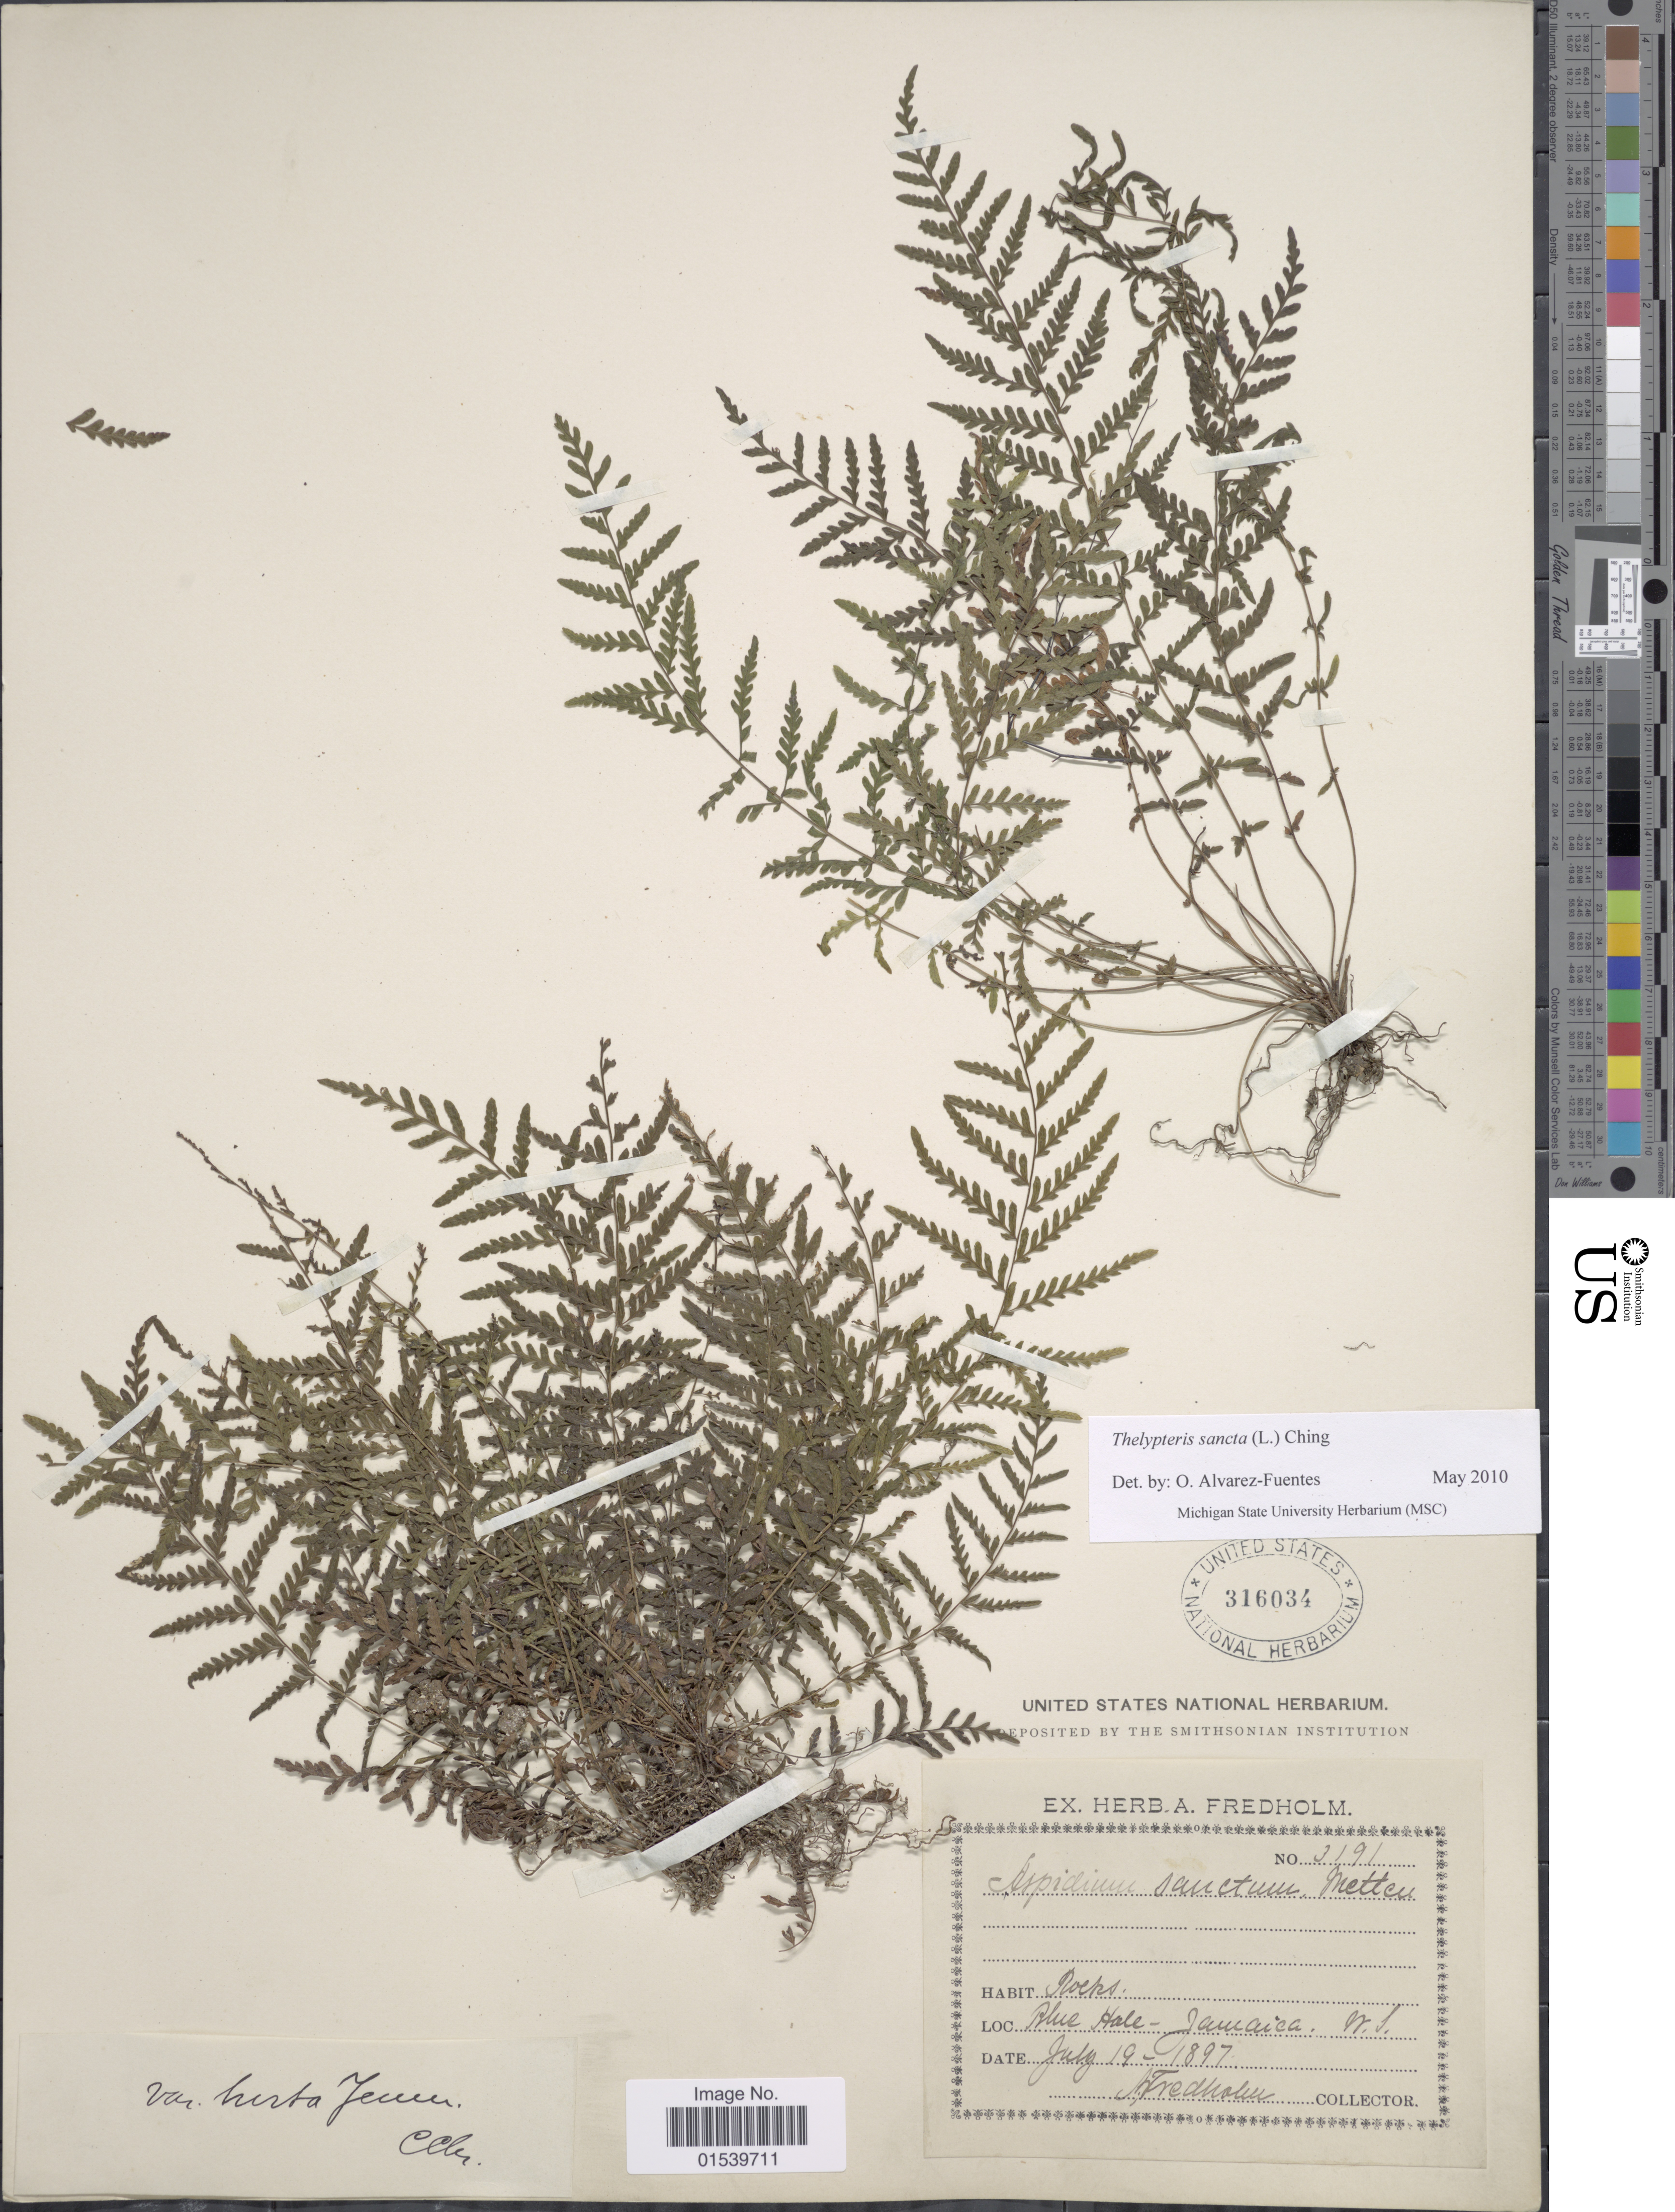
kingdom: Plantae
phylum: Tracheophyta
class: Polypodiopsida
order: Polypodiales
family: Thelypteridaceae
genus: Amauropelta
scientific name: Amauropelta sancta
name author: (L.) Pic. Serm.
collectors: A. Fredholm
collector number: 3191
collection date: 1897-07-19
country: Jamaica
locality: Blue Hale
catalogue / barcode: US 316034